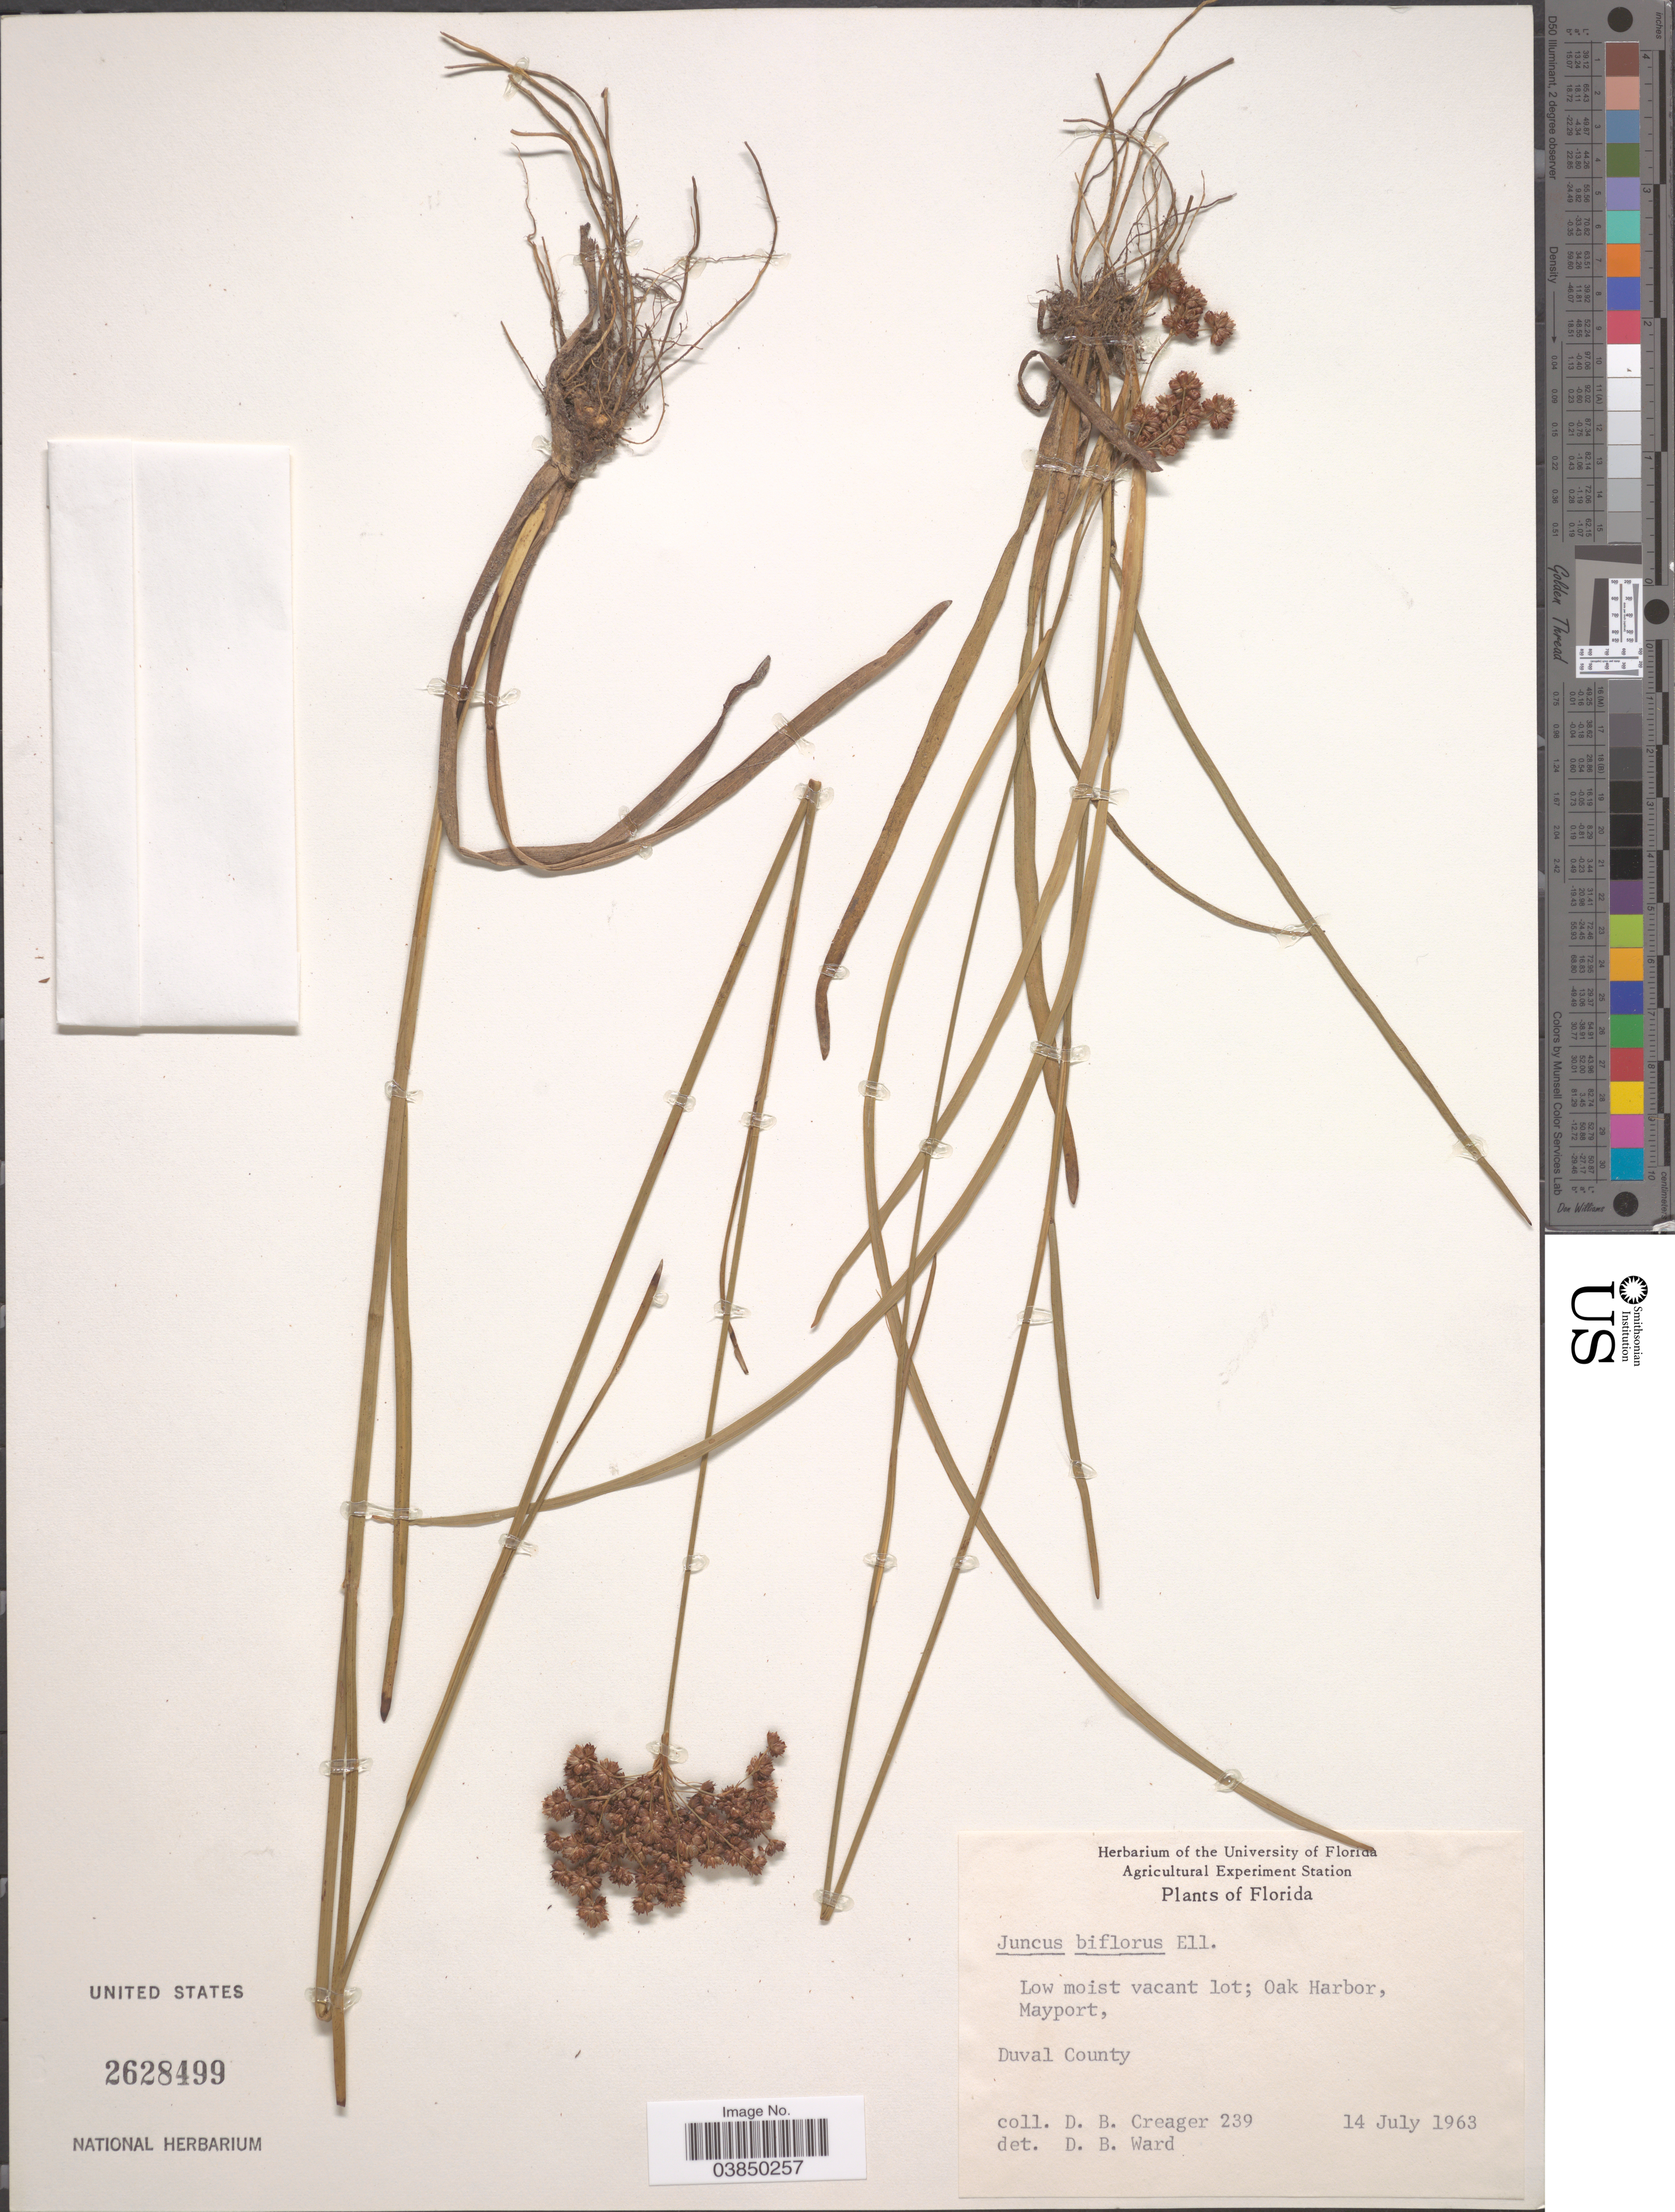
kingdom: Plantae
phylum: Tracheophyta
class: Liliopsida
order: Poales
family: Juncaceae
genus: Juncus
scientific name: Juncus biflorus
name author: Ell.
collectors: D. Creager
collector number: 239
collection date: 1963-07-14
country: United States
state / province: Florida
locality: Oak Harbor, Mayport, Duval County.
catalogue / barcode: US 2628499